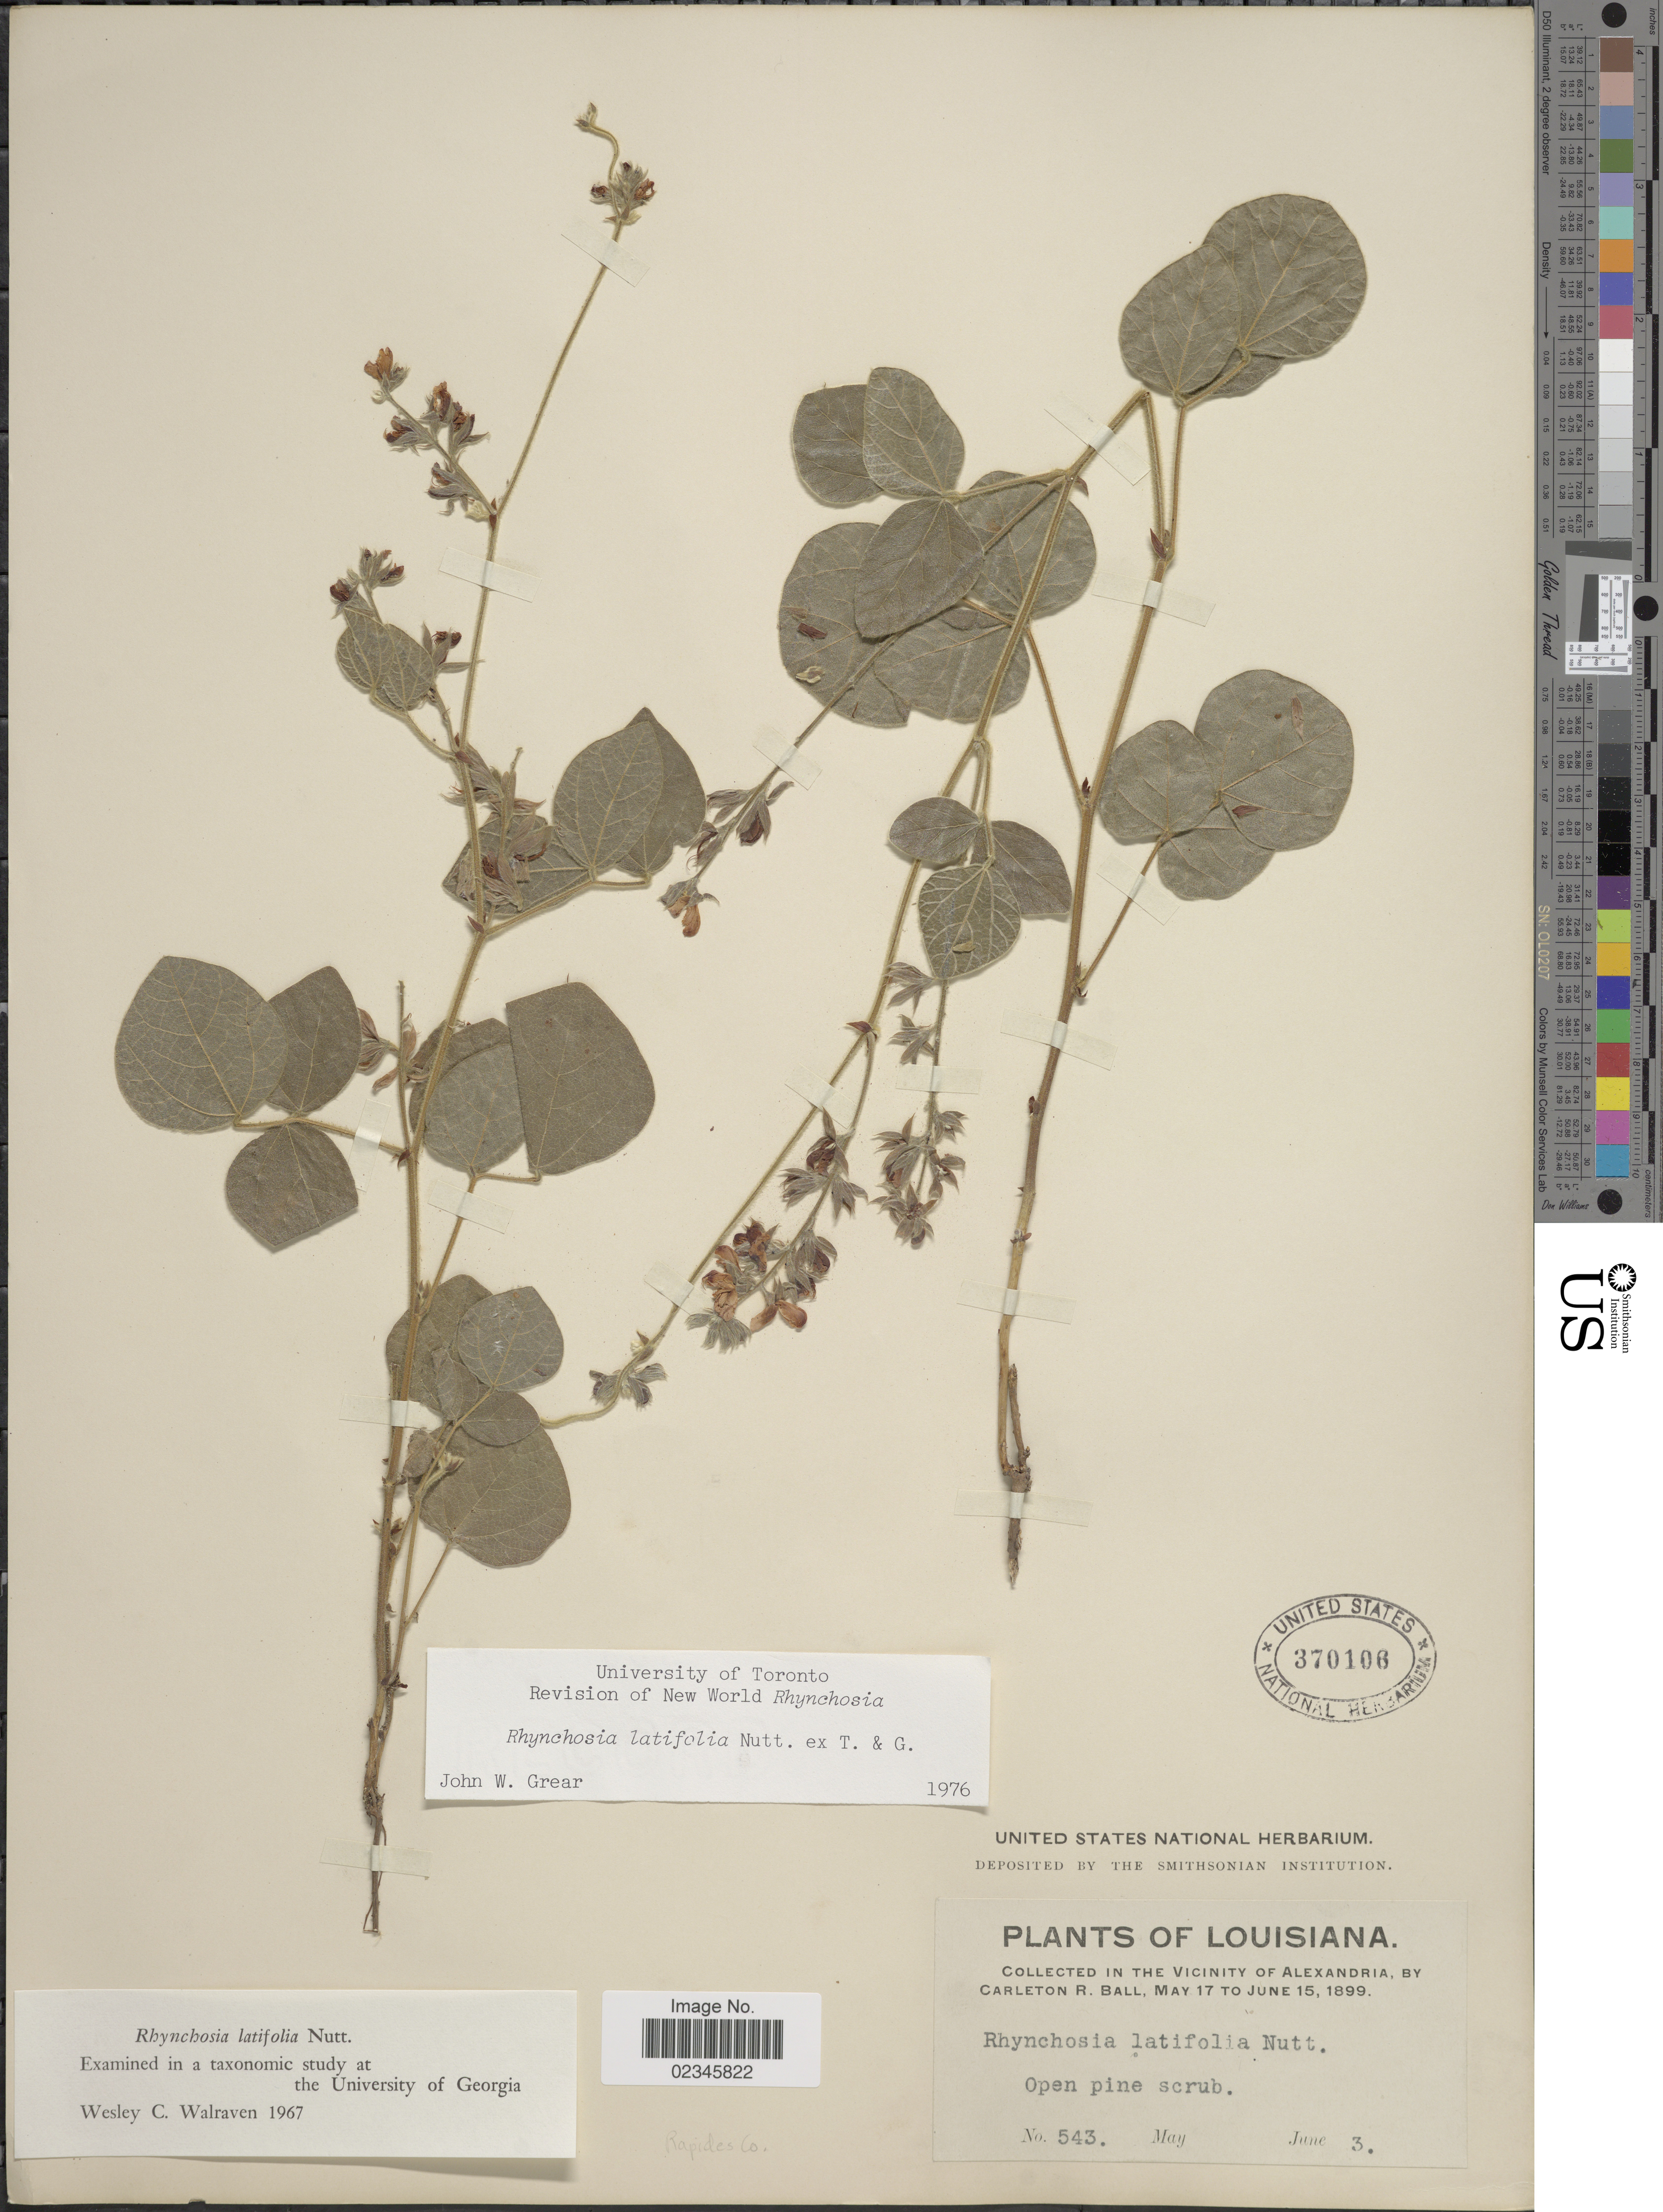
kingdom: Plantae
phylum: Tracheophyta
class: Magnoliopsida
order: Fabales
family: Fabaceae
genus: Rhynchosia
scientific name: Rhynchosia latifolia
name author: Nutt. ex Torr. & A. Gray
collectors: C. R. Ball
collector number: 543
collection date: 1899-06-03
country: United States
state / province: Louisiana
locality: In the Vicinity of Alexandria.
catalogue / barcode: US 370106